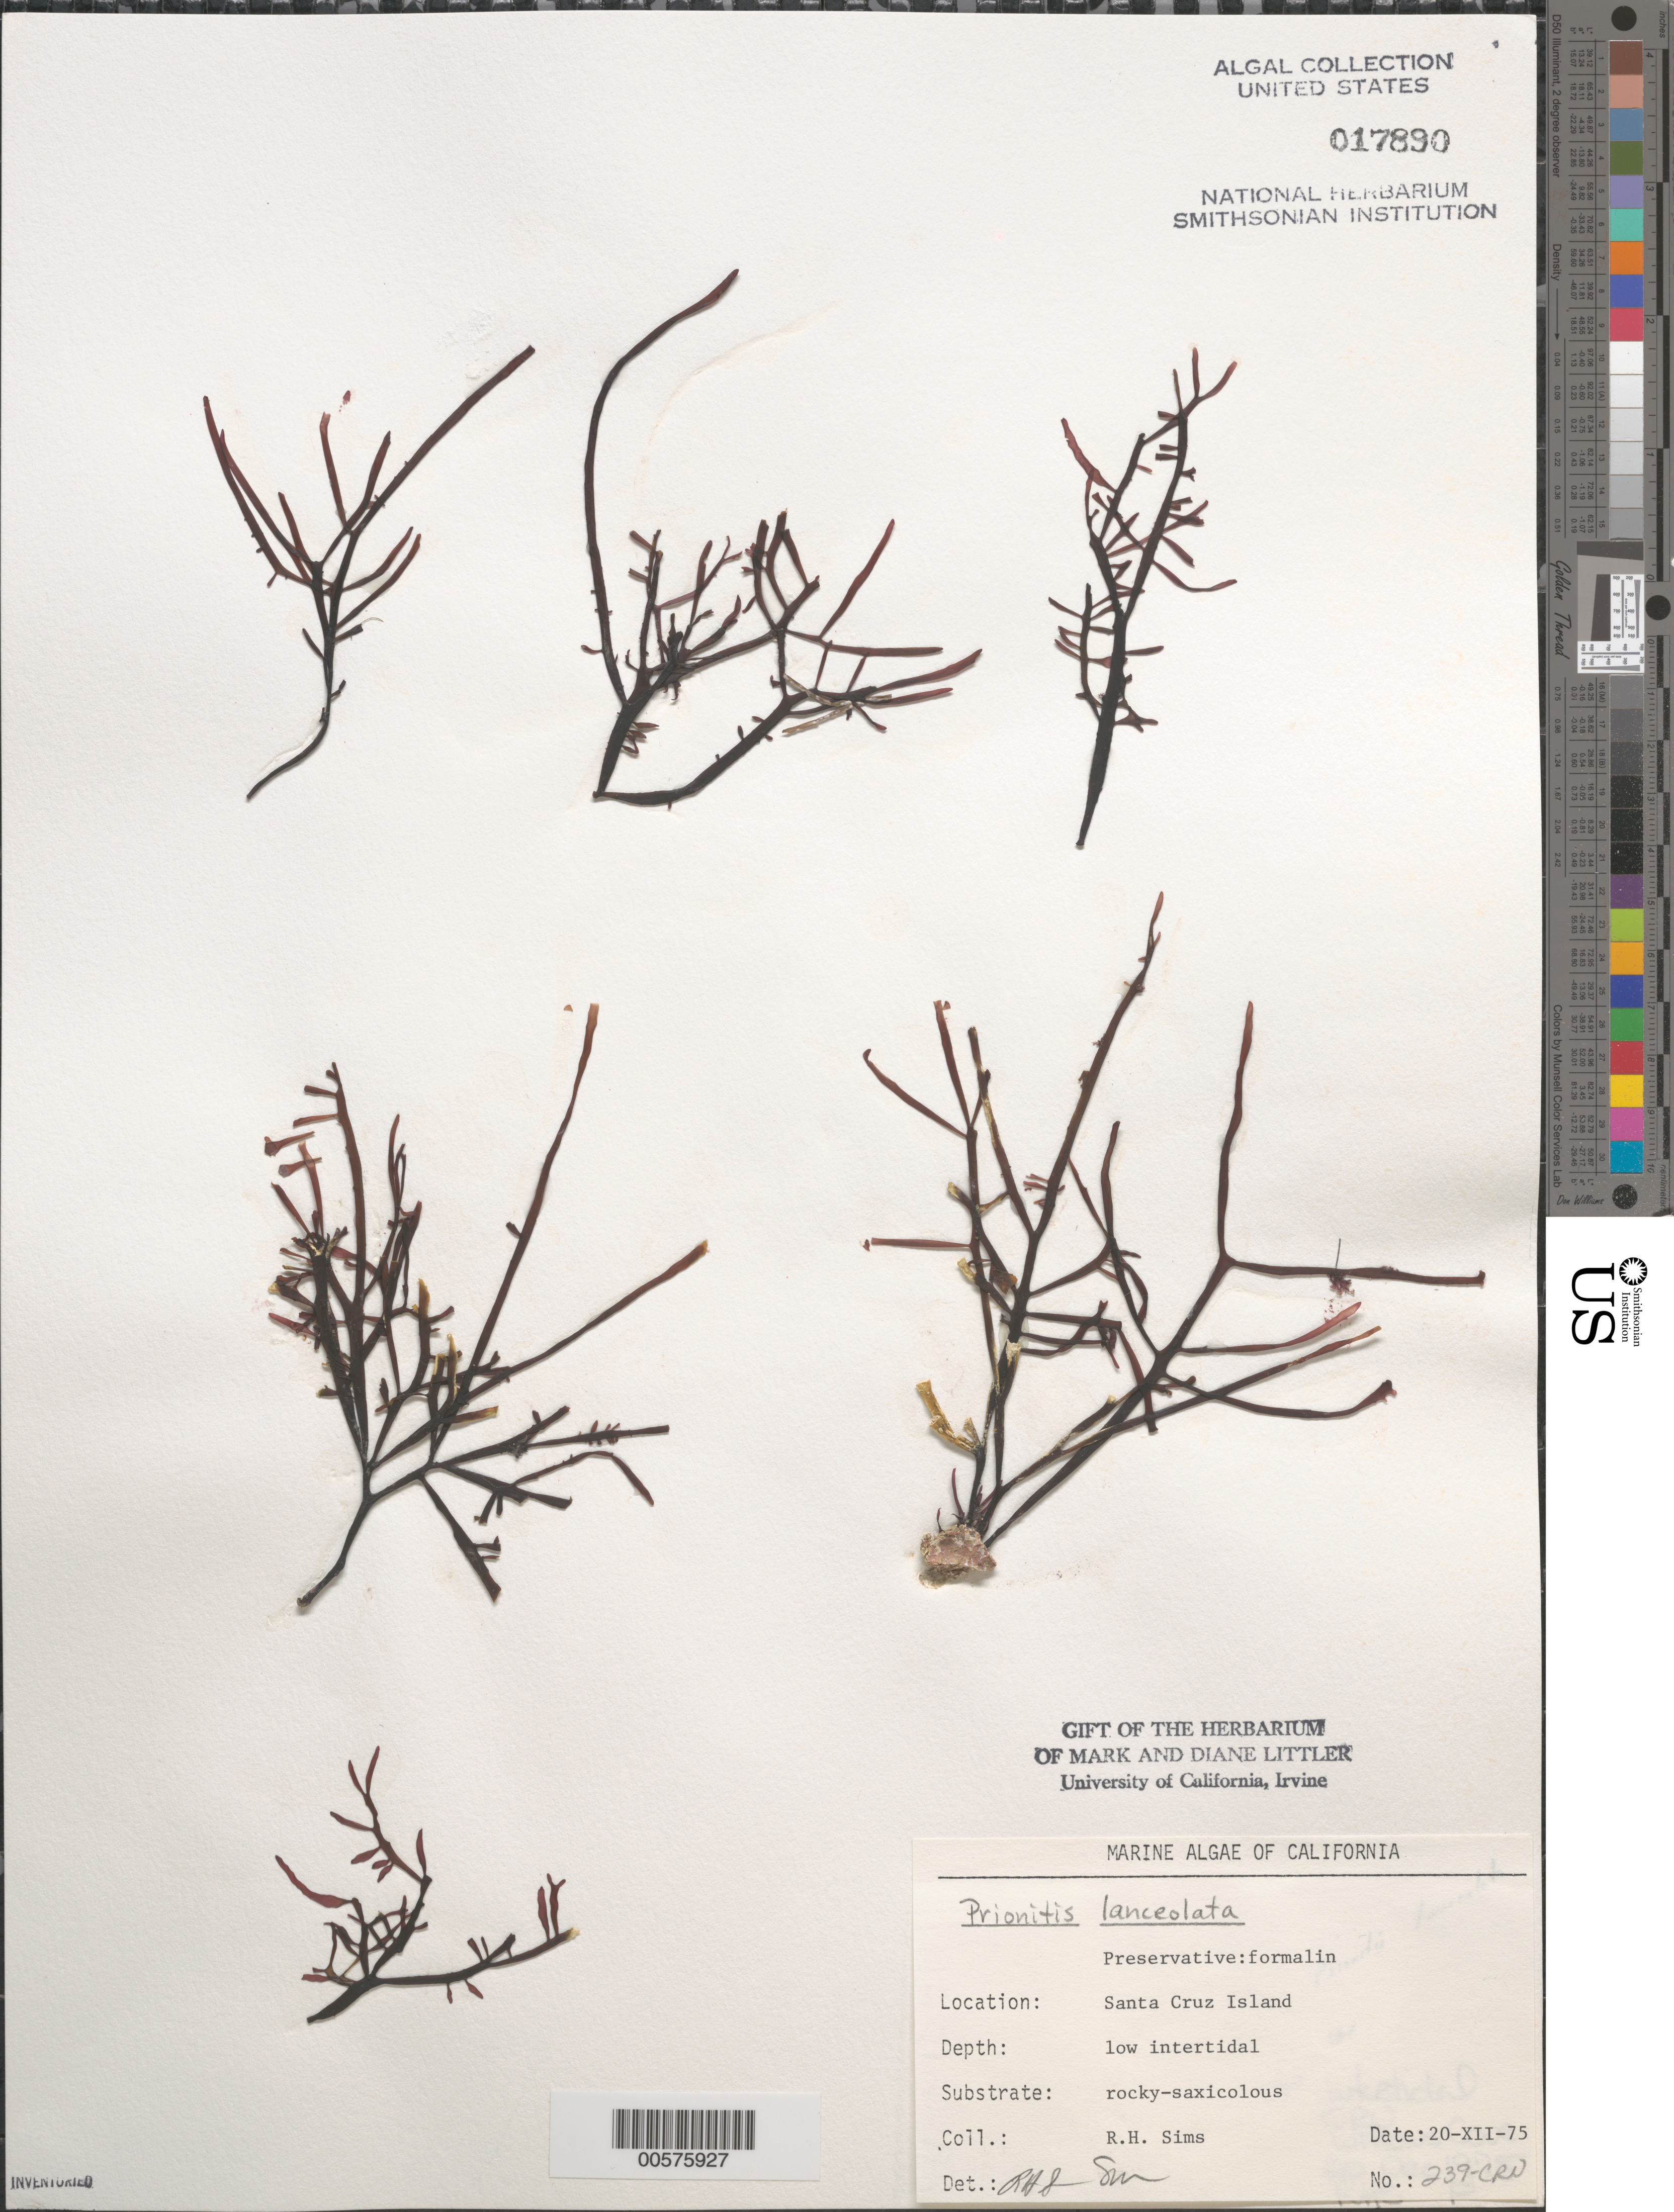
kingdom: Plantae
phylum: Rhodophyta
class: Florideophyceae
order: Cryptonemiales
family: Cryptonemiaceae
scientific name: Prionitis lanceolata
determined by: Sims, Robert H.; Murray, S. N.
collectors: R. H. Sims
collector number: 239-cru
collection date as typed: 20 Dec 1975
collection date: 1975-12-20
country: United States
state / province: California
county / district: Santa Barbara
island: Santa Cruz Island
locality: Willows Cove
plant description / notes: BLM-SOCALBIGHT Rocky Intertidal Survey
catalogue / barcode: US 17890